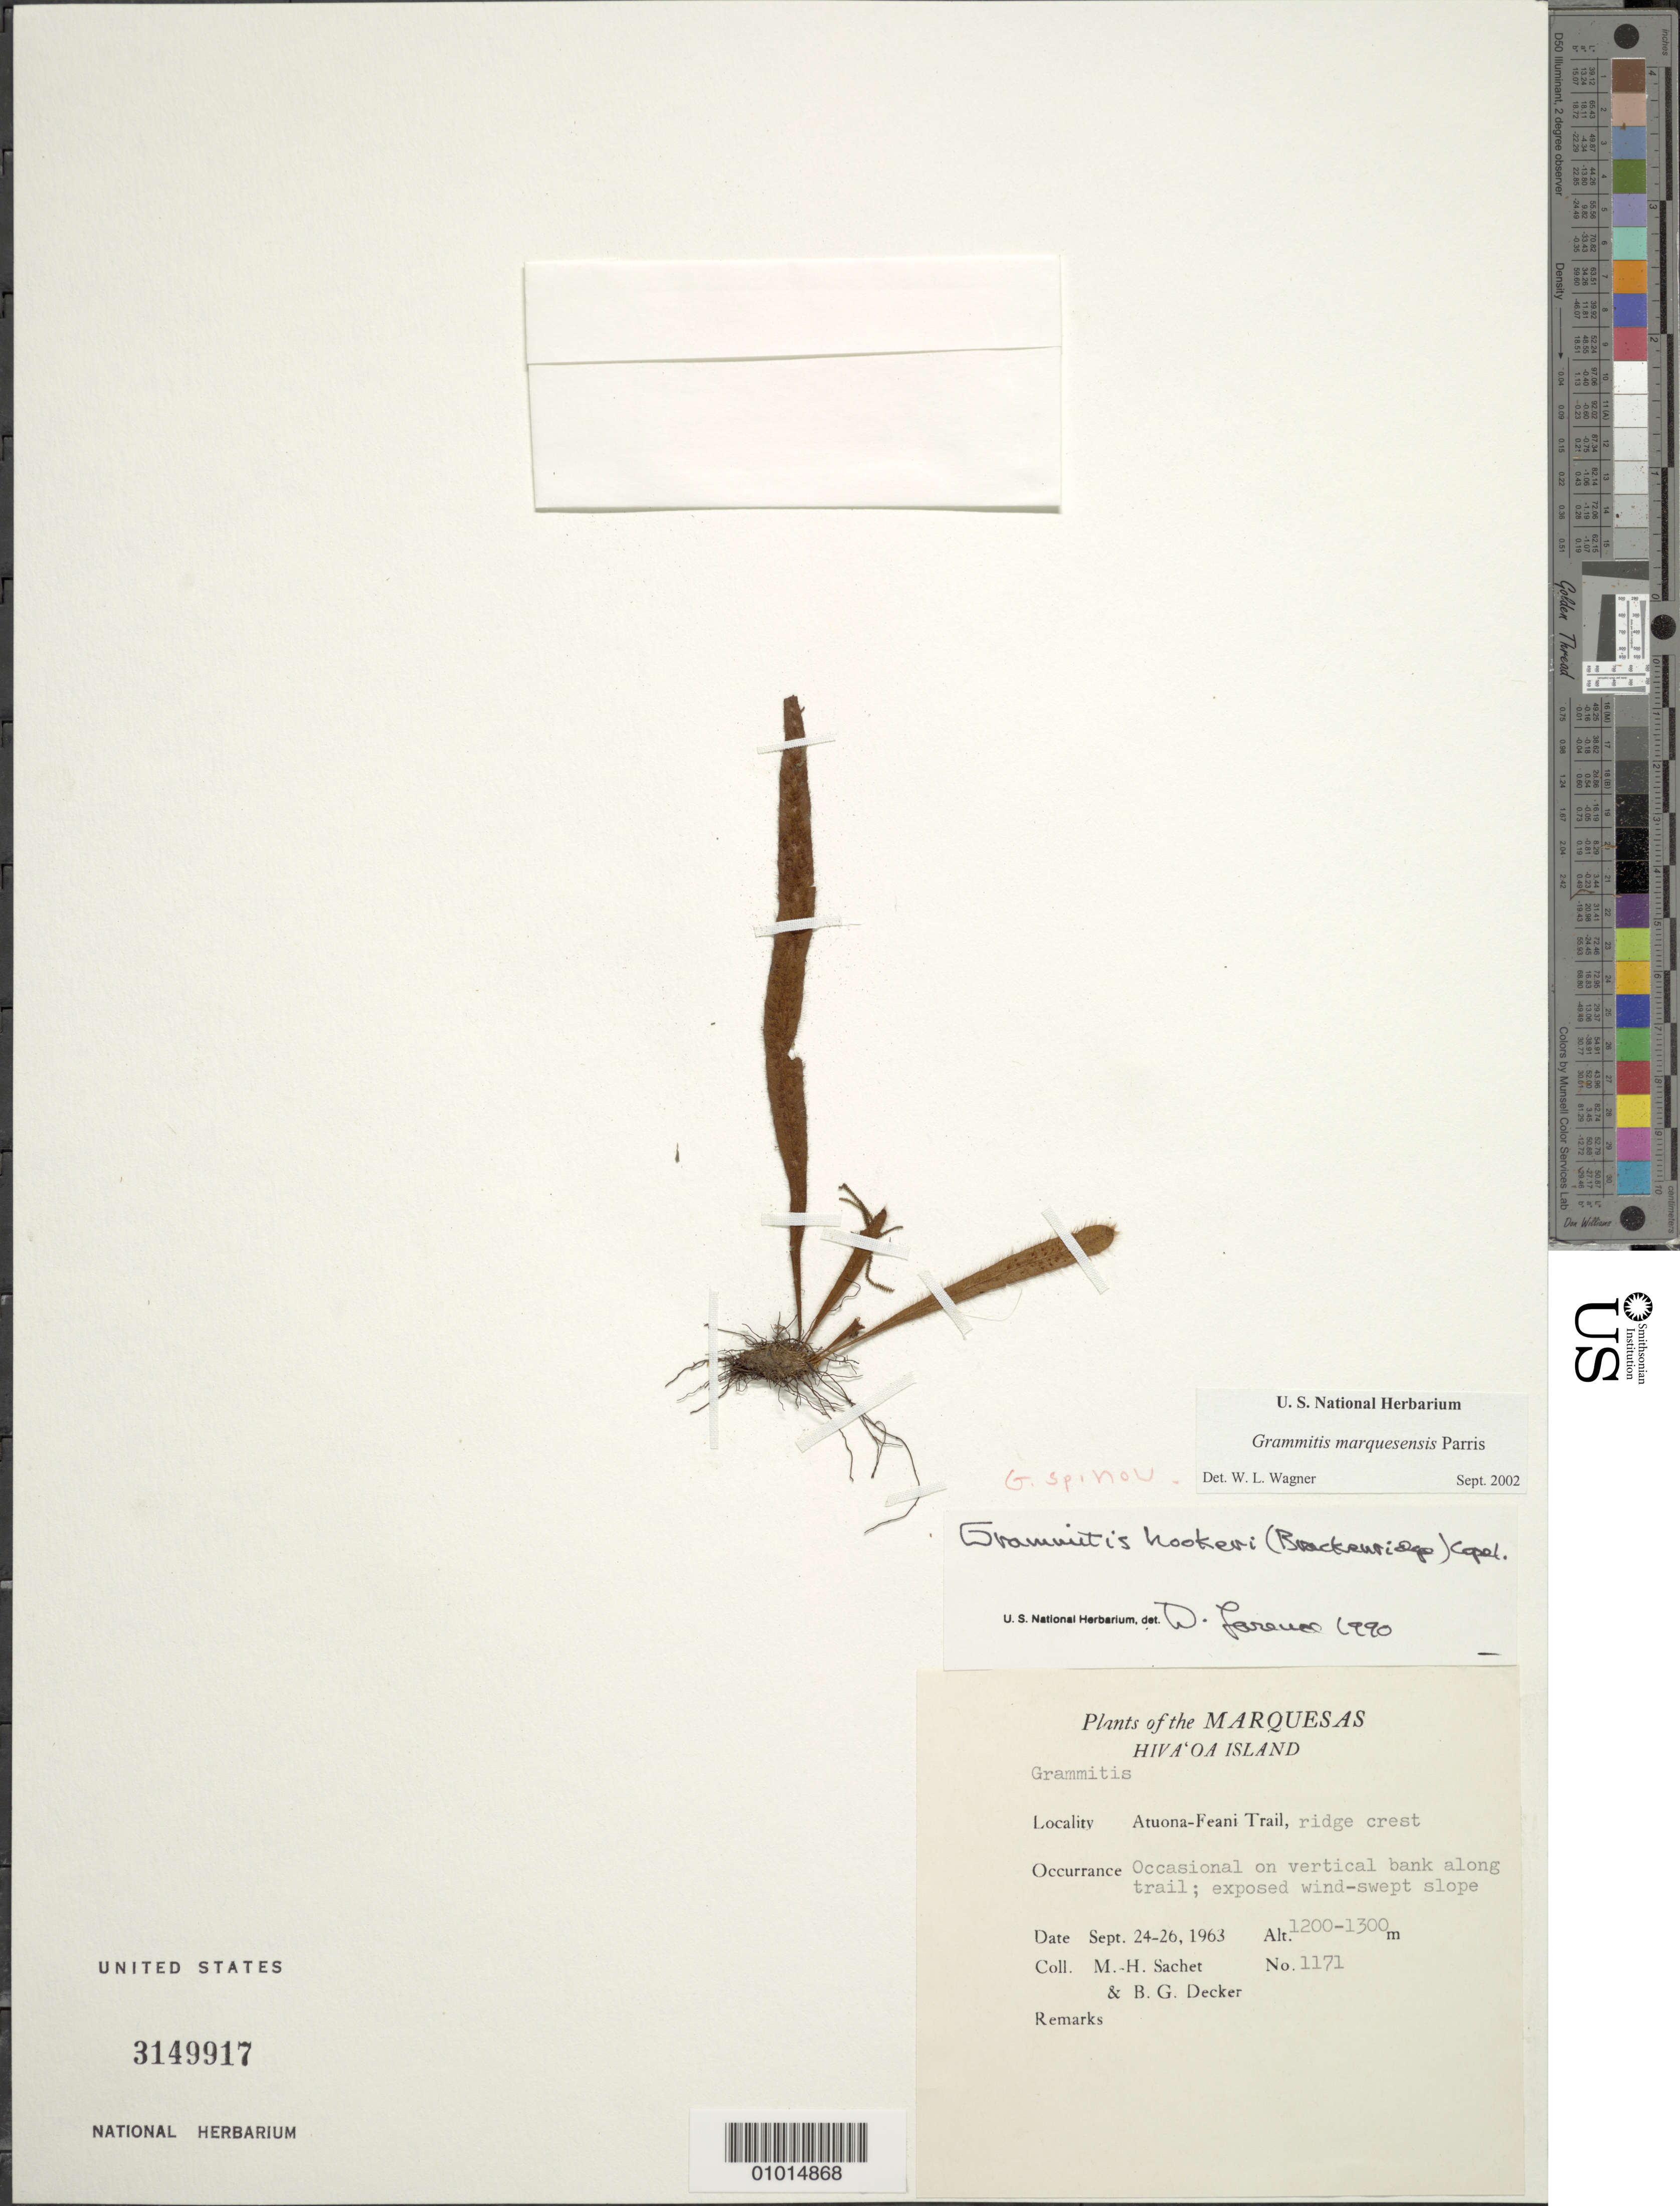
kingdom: Plantae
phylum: Tracheophyta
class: Polypodiopsida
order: Polypodiales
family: Polypodiaceae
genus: Archigrammitis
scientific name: Archigrammitis marquesensis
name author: (Parris) Parris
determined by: Lorence, David H., (PTBG), National Tropical Botanical Garden (UNITED STATES)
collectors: M.-H. Sachet & B. G. Decker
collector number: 1171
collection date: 1963-09-24/1963-09-26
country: French Polynesia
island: Hiva Oa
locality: Atuona-Feani Trail, ridge crest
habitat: Occasional on vertical bank along trail; exposed, wind-swept slope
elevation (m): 1200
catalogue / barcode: US 3149917